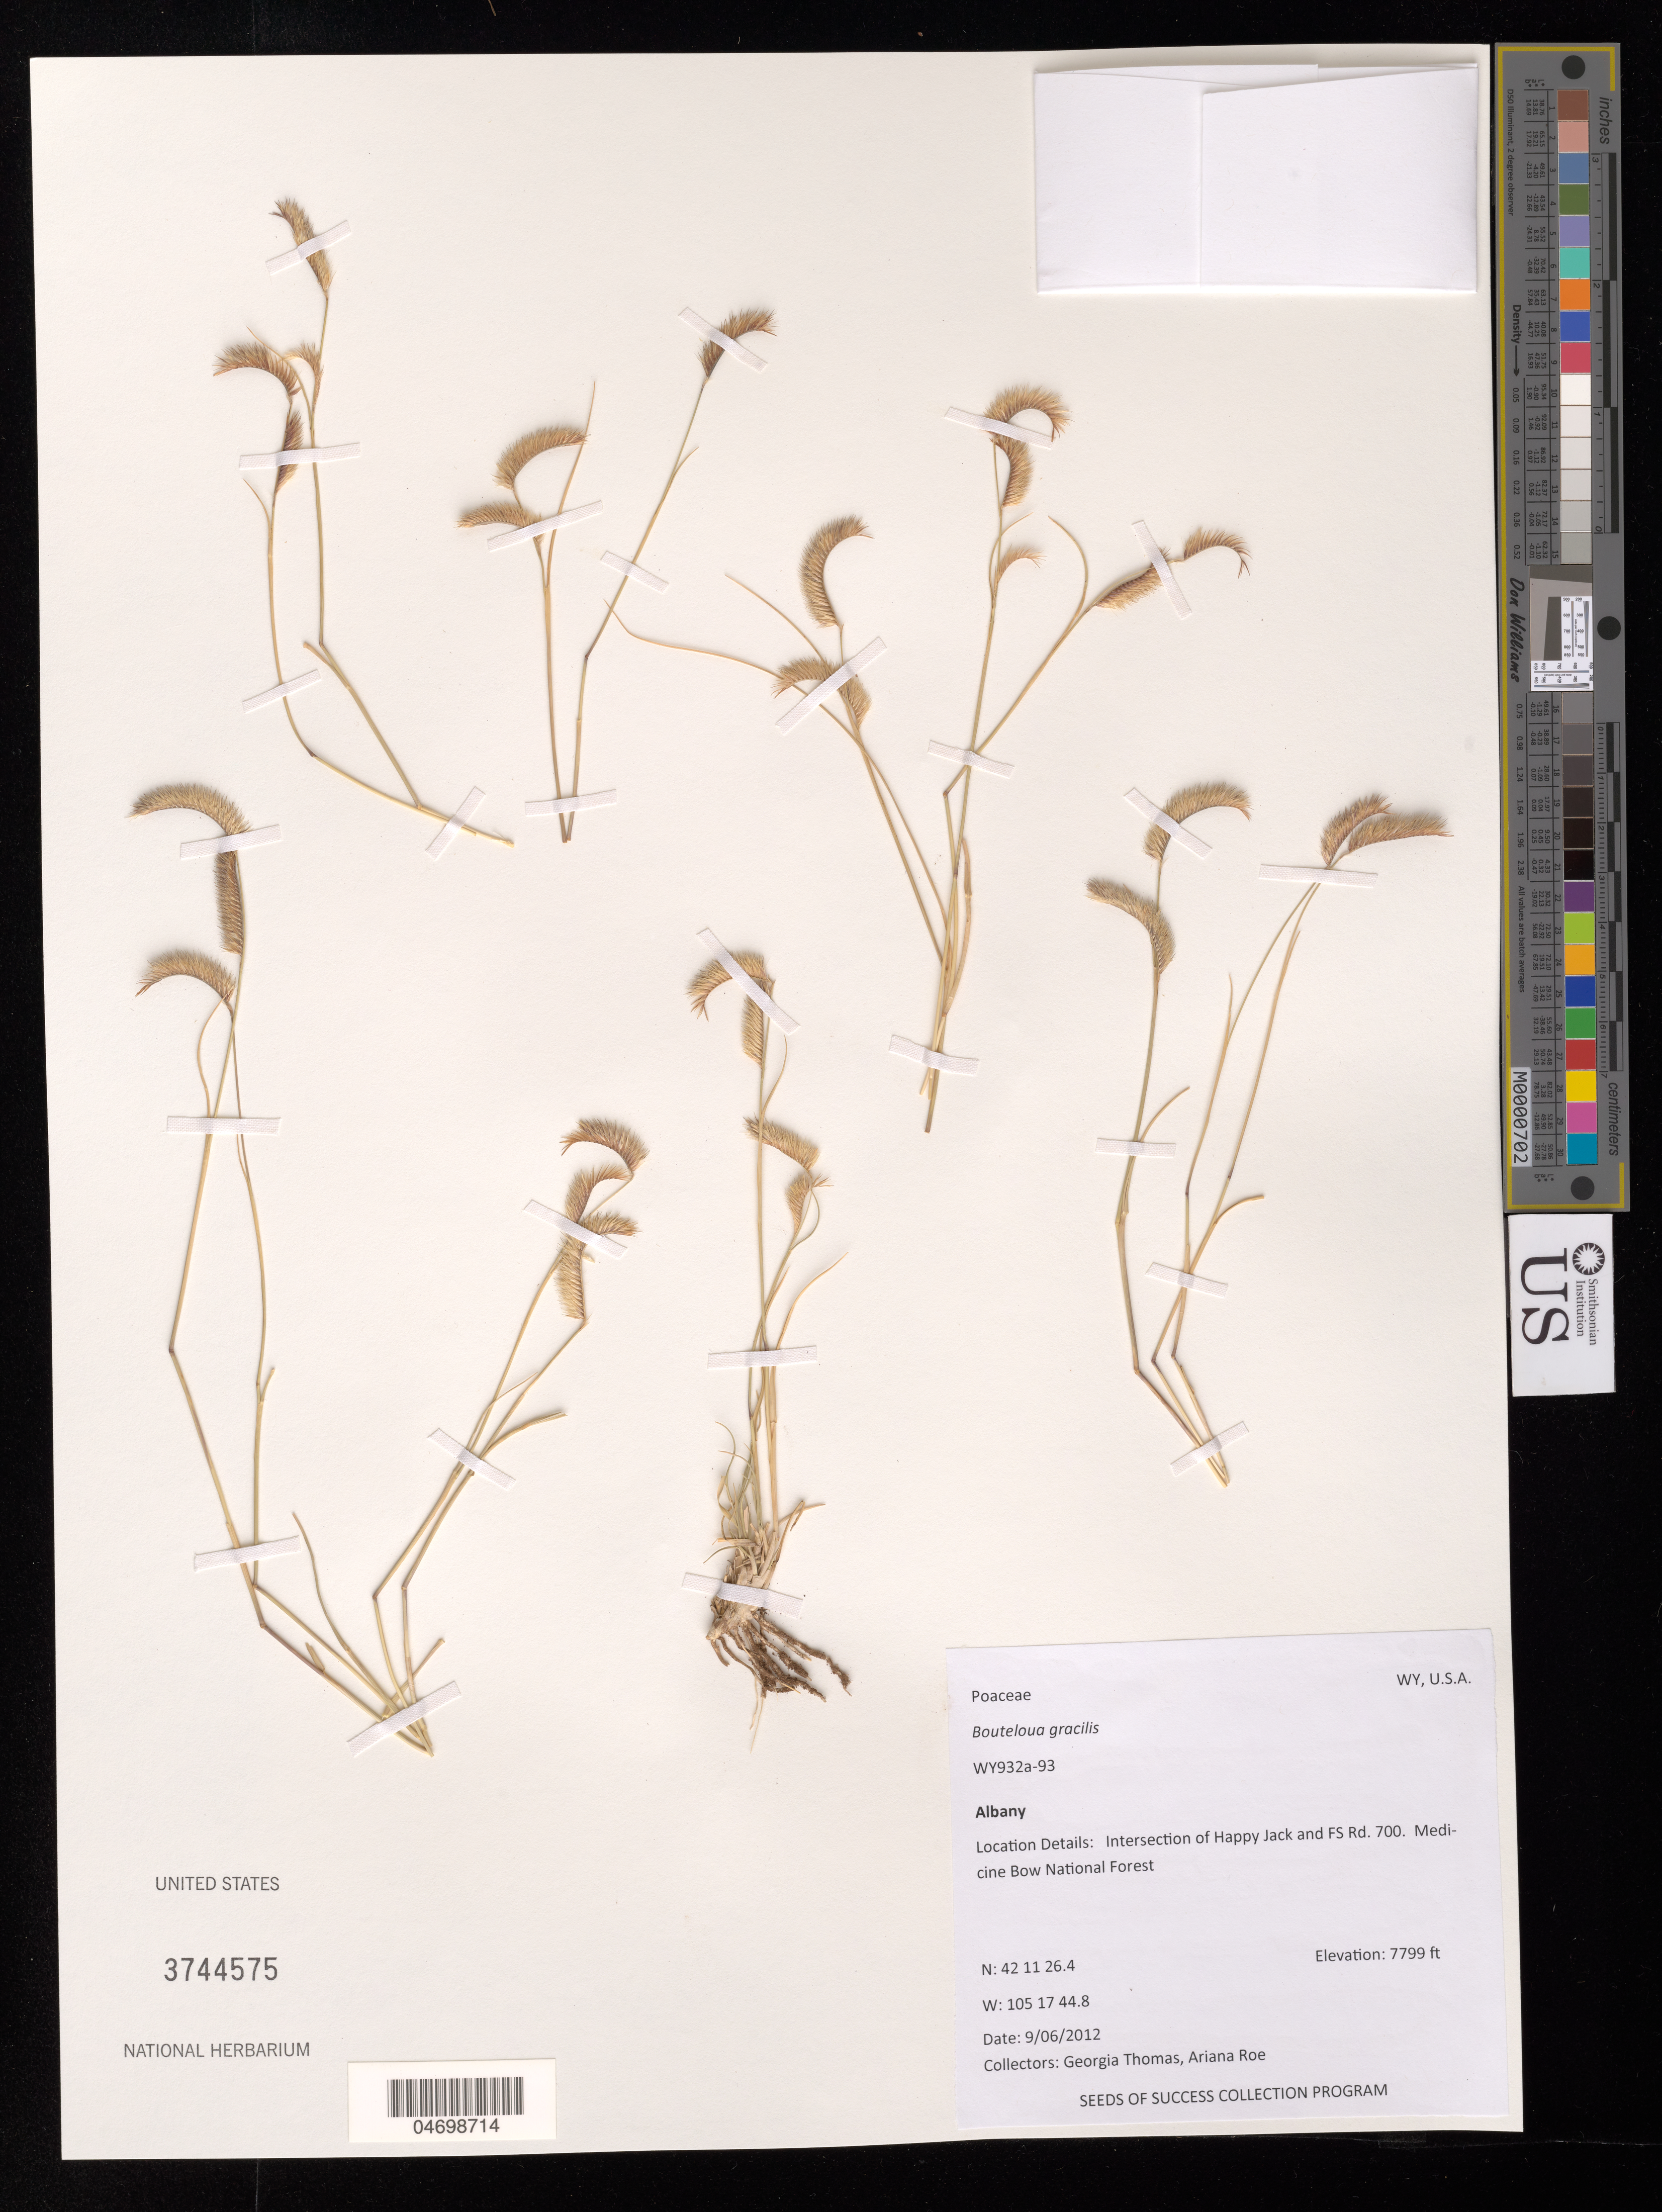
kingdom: Plantae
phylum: Tracheophyta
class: Liliopsida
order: Poales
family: Poaceae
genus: Bouteloua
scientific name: Bouteloua gracilis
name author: (Kunth) Lag. ex Griffiths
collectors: G. Thomas & A. Roe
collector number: WY932A-93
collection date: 2012-09-06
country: United States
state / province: Wyoming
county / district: Albany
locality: Intersection of Happy Jacks and FS Rd. 700. Medicine Bow National Forest.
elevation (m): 2377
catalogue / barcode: US 3744575